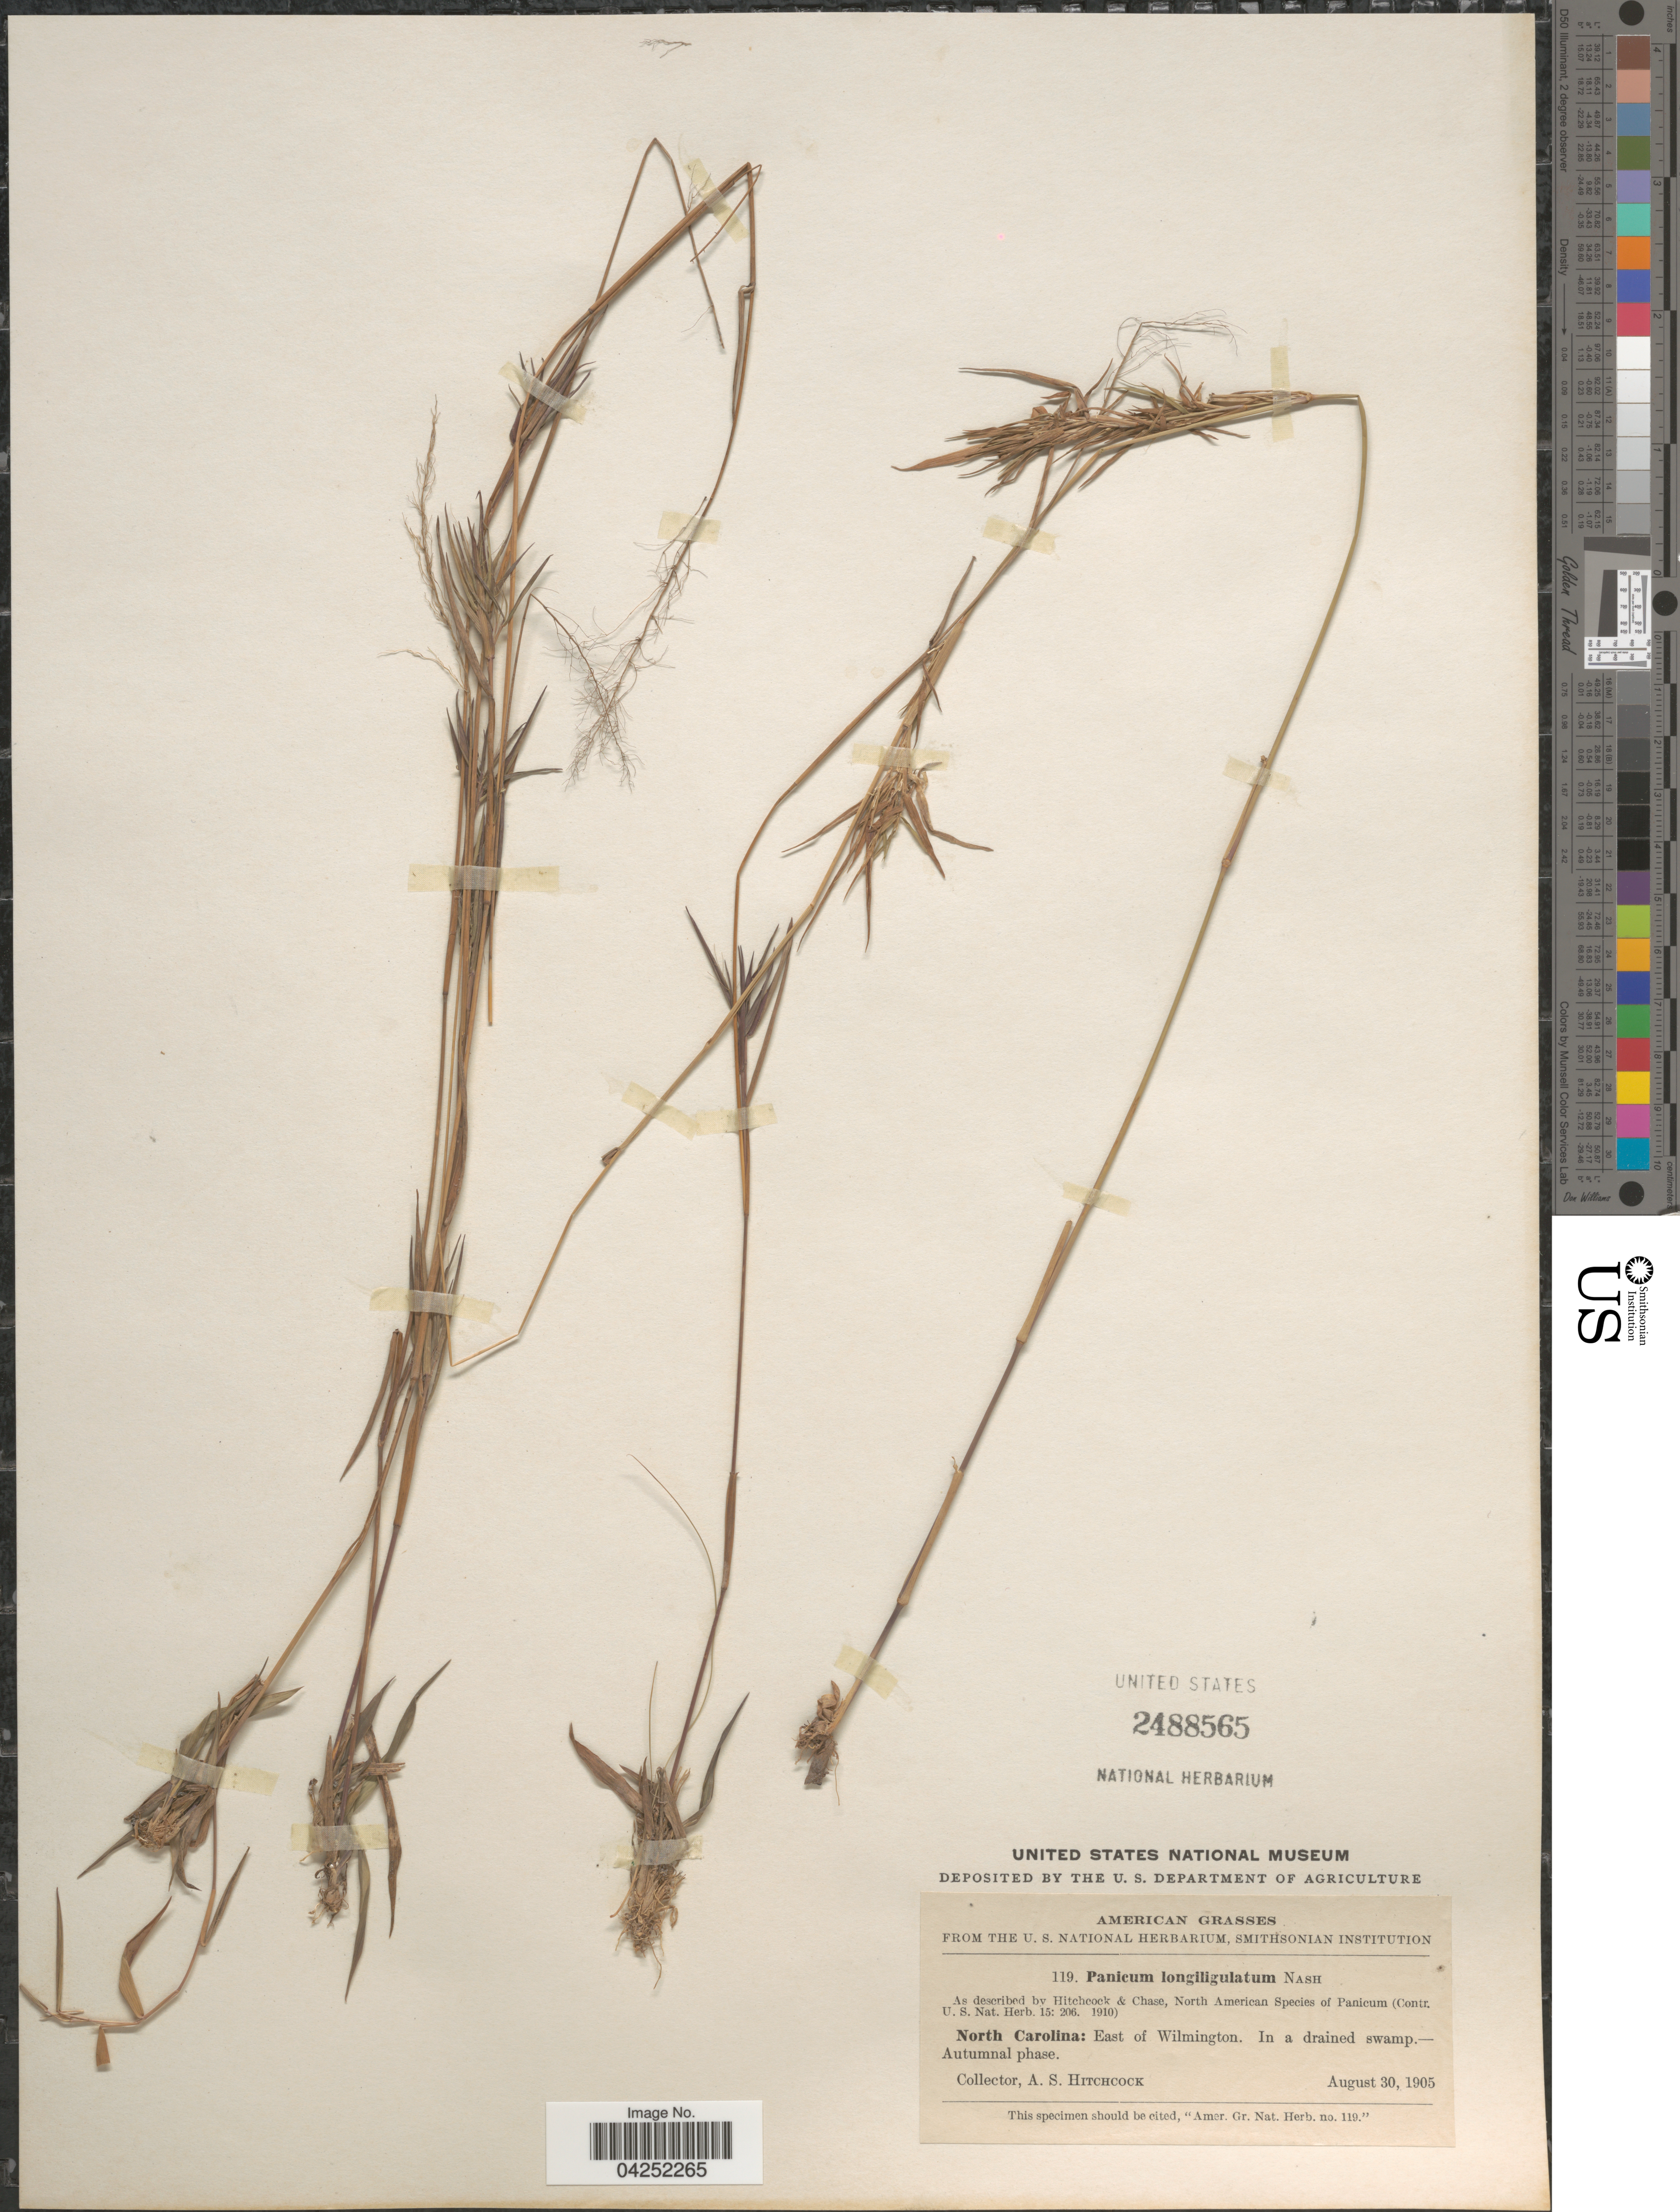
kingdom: Plantae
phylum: Tracheophyta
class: Liliopsida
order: Poales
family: Poaceae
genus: Dichanthelium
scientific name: Dichanthelium acuminatum var. longiligulatum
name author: (Nash) Gould & C.A. Clark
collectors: A. S. Hitchcock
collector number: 119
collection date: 1905-08-30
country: United States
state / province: North Carolina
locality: East of Wilmington. In a drained swamp.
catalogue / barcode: US 2488565